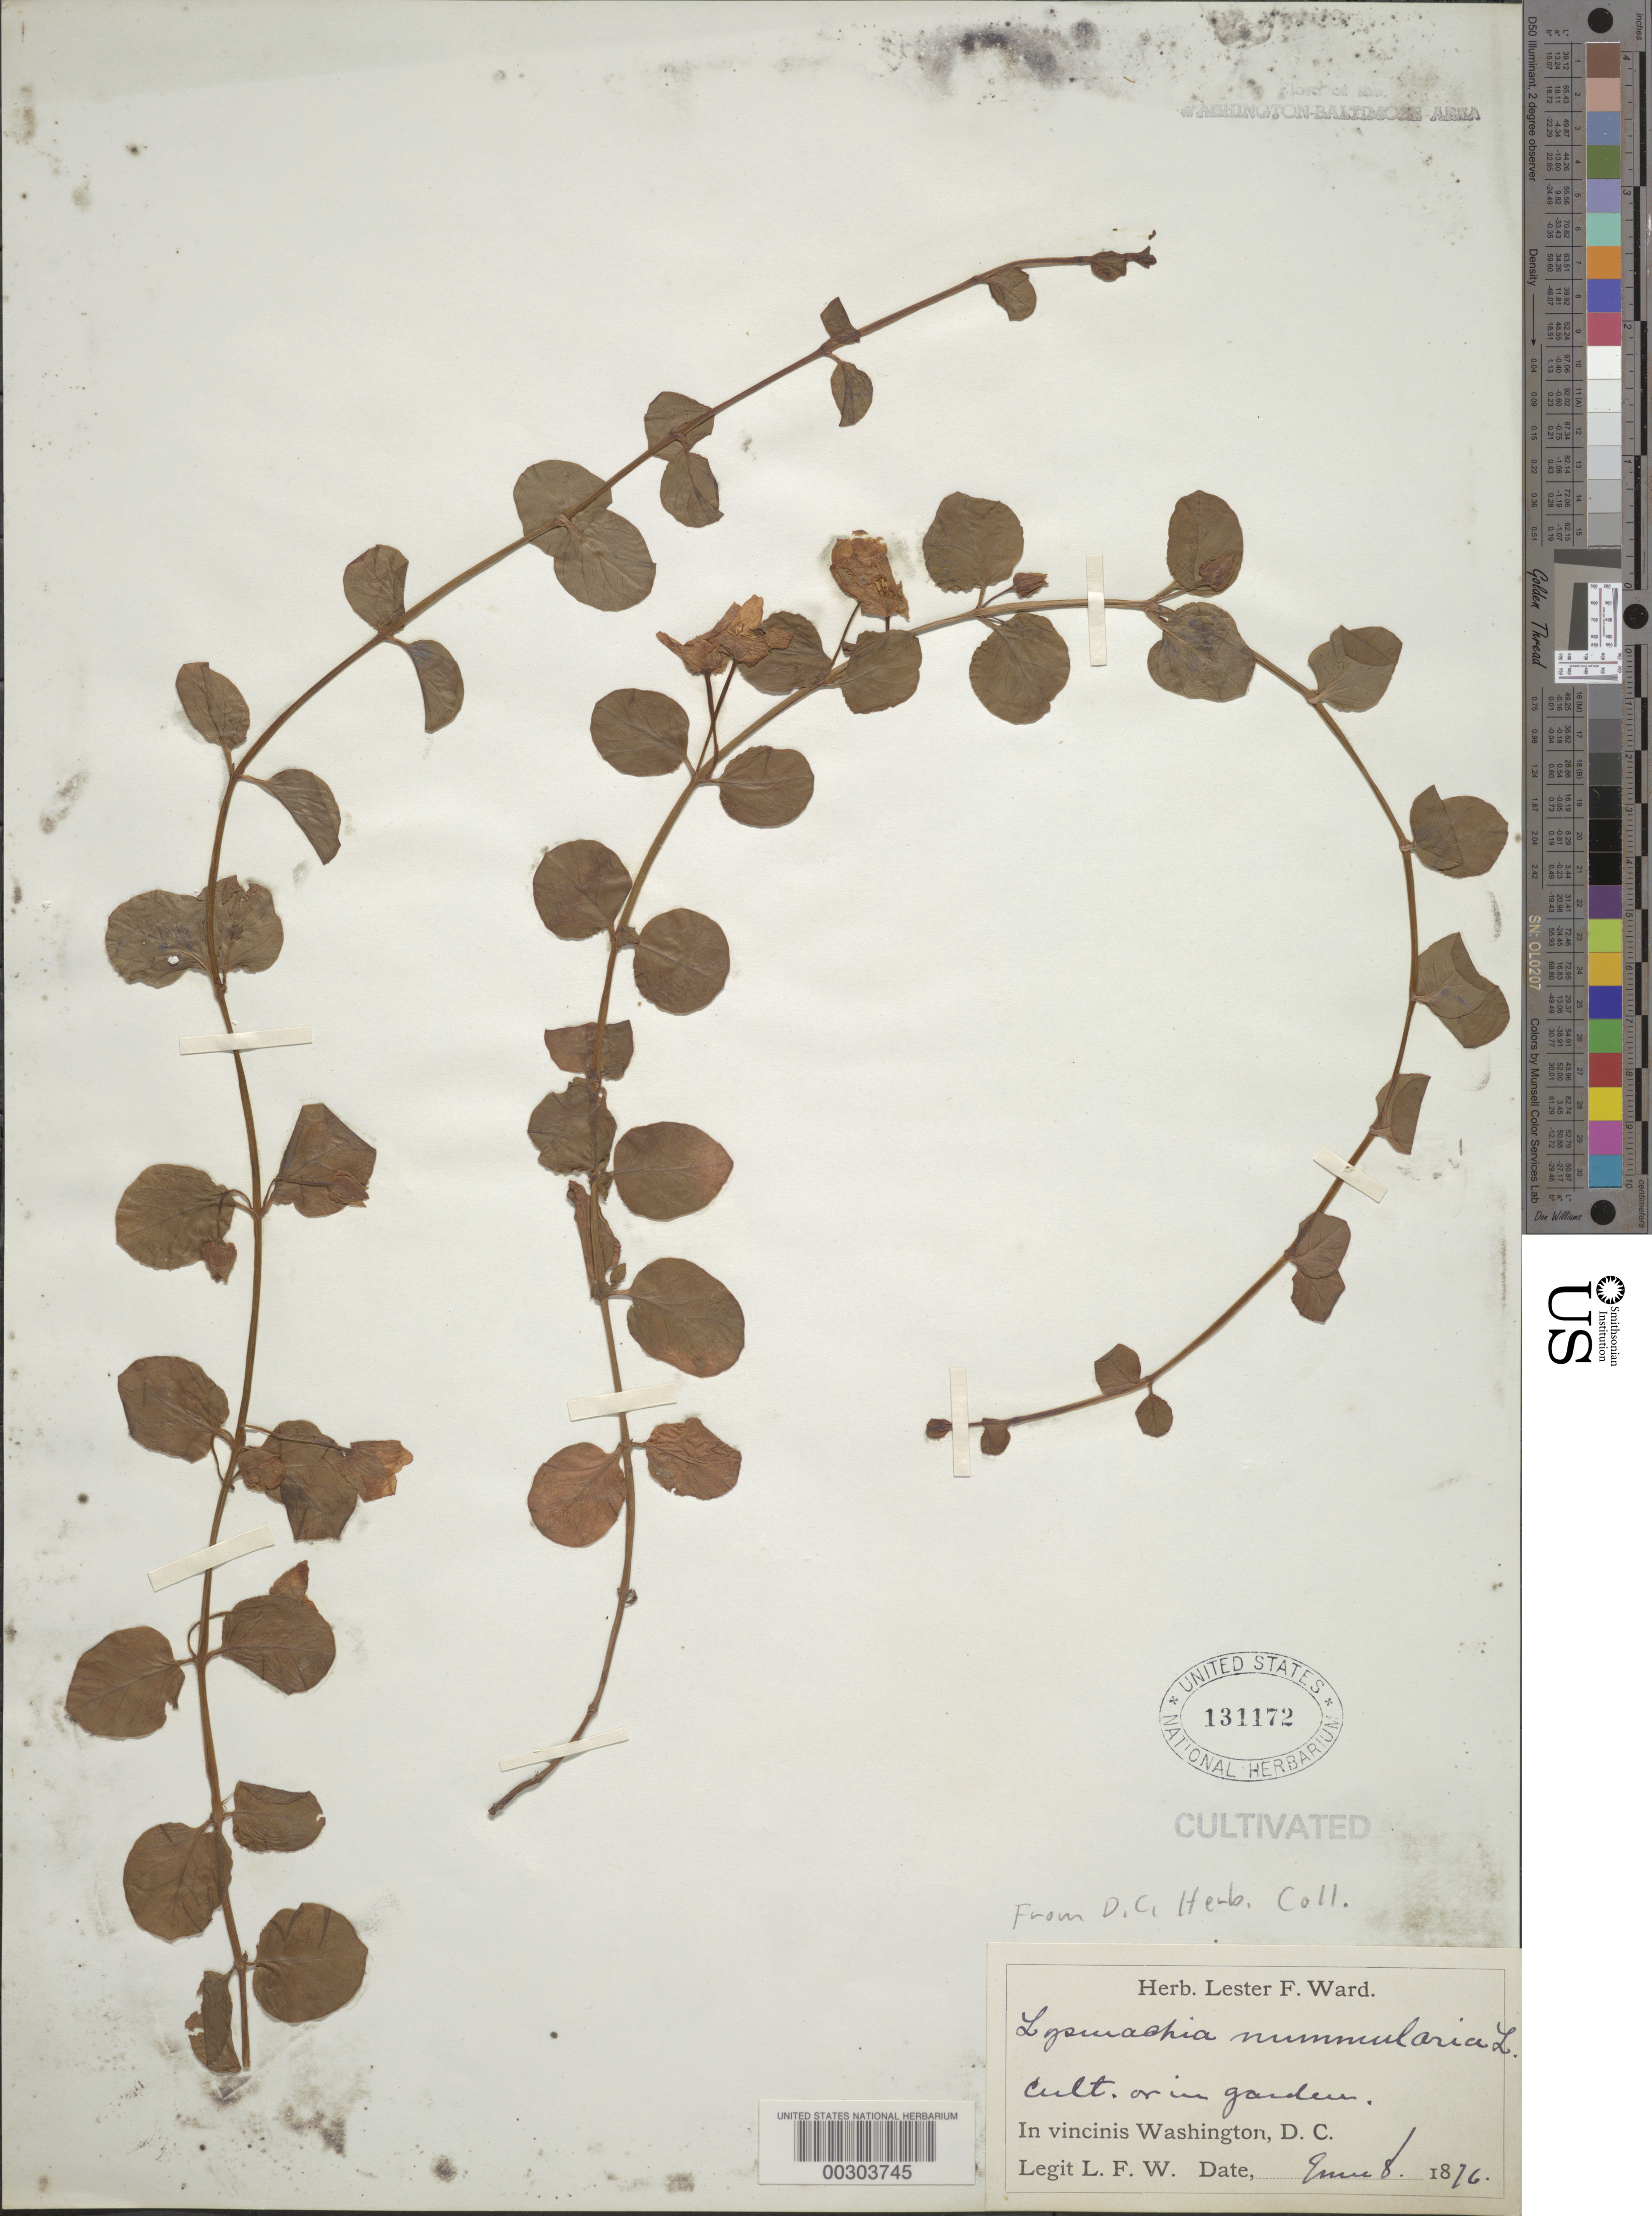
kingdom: Plantae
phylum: Tracheophyta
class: Magnoliopsida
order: Ericales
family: Primulaceae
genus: Lysimachia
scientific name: Lysimachia nummularia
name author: L.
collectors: L. F. Ward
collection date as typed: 08 Jun 1876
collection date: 1876-06-08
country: United States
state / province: District of Columbia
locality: Near Washington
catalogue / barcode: US 131172